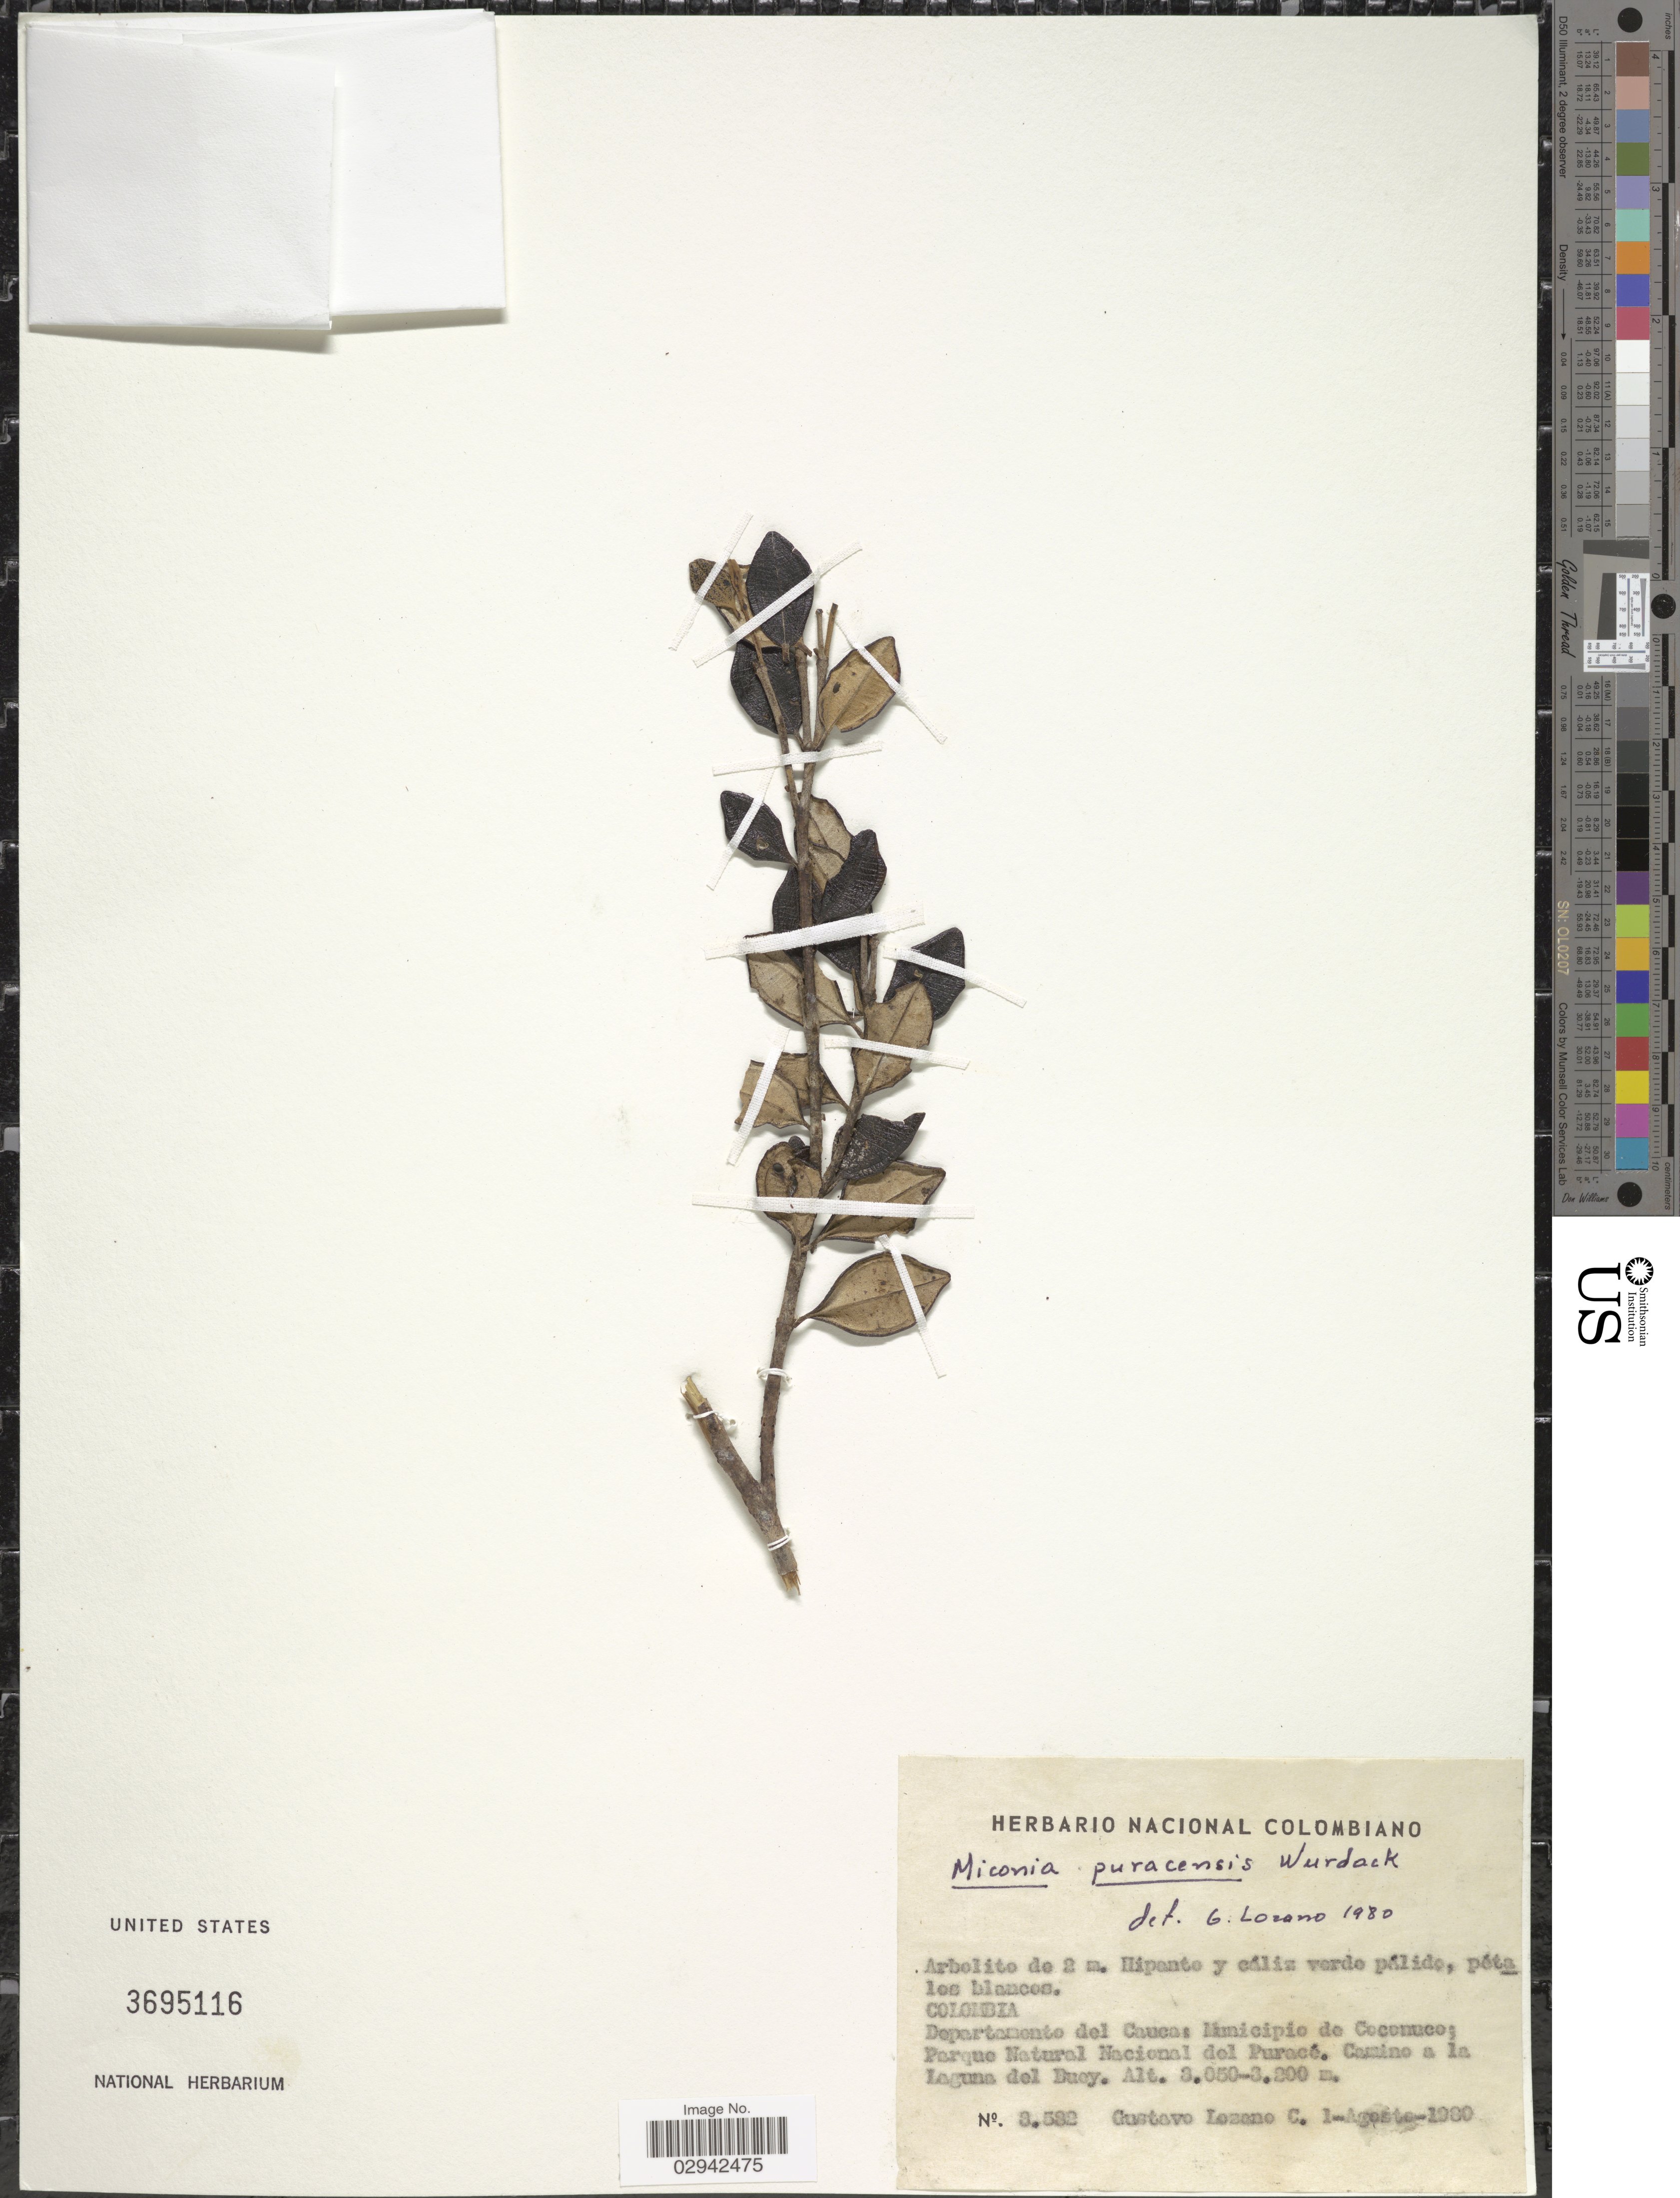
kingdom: Plantae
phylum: Tracheophyta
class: Magnoliopsida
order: Myrtales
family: Melastomataceae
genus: Miconia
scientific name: Miconia puracensis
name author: Wurdack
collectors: G. Lozano-Contreras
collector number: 3582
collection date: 1980-08-01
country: Colombia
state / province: Cauca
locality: Departamento del Cauca: Municipio de Coconuco; Parque Natural Nacional del Puracé, Camino a la Laguna del Buey.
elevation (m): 3050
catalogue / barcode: US 3695116